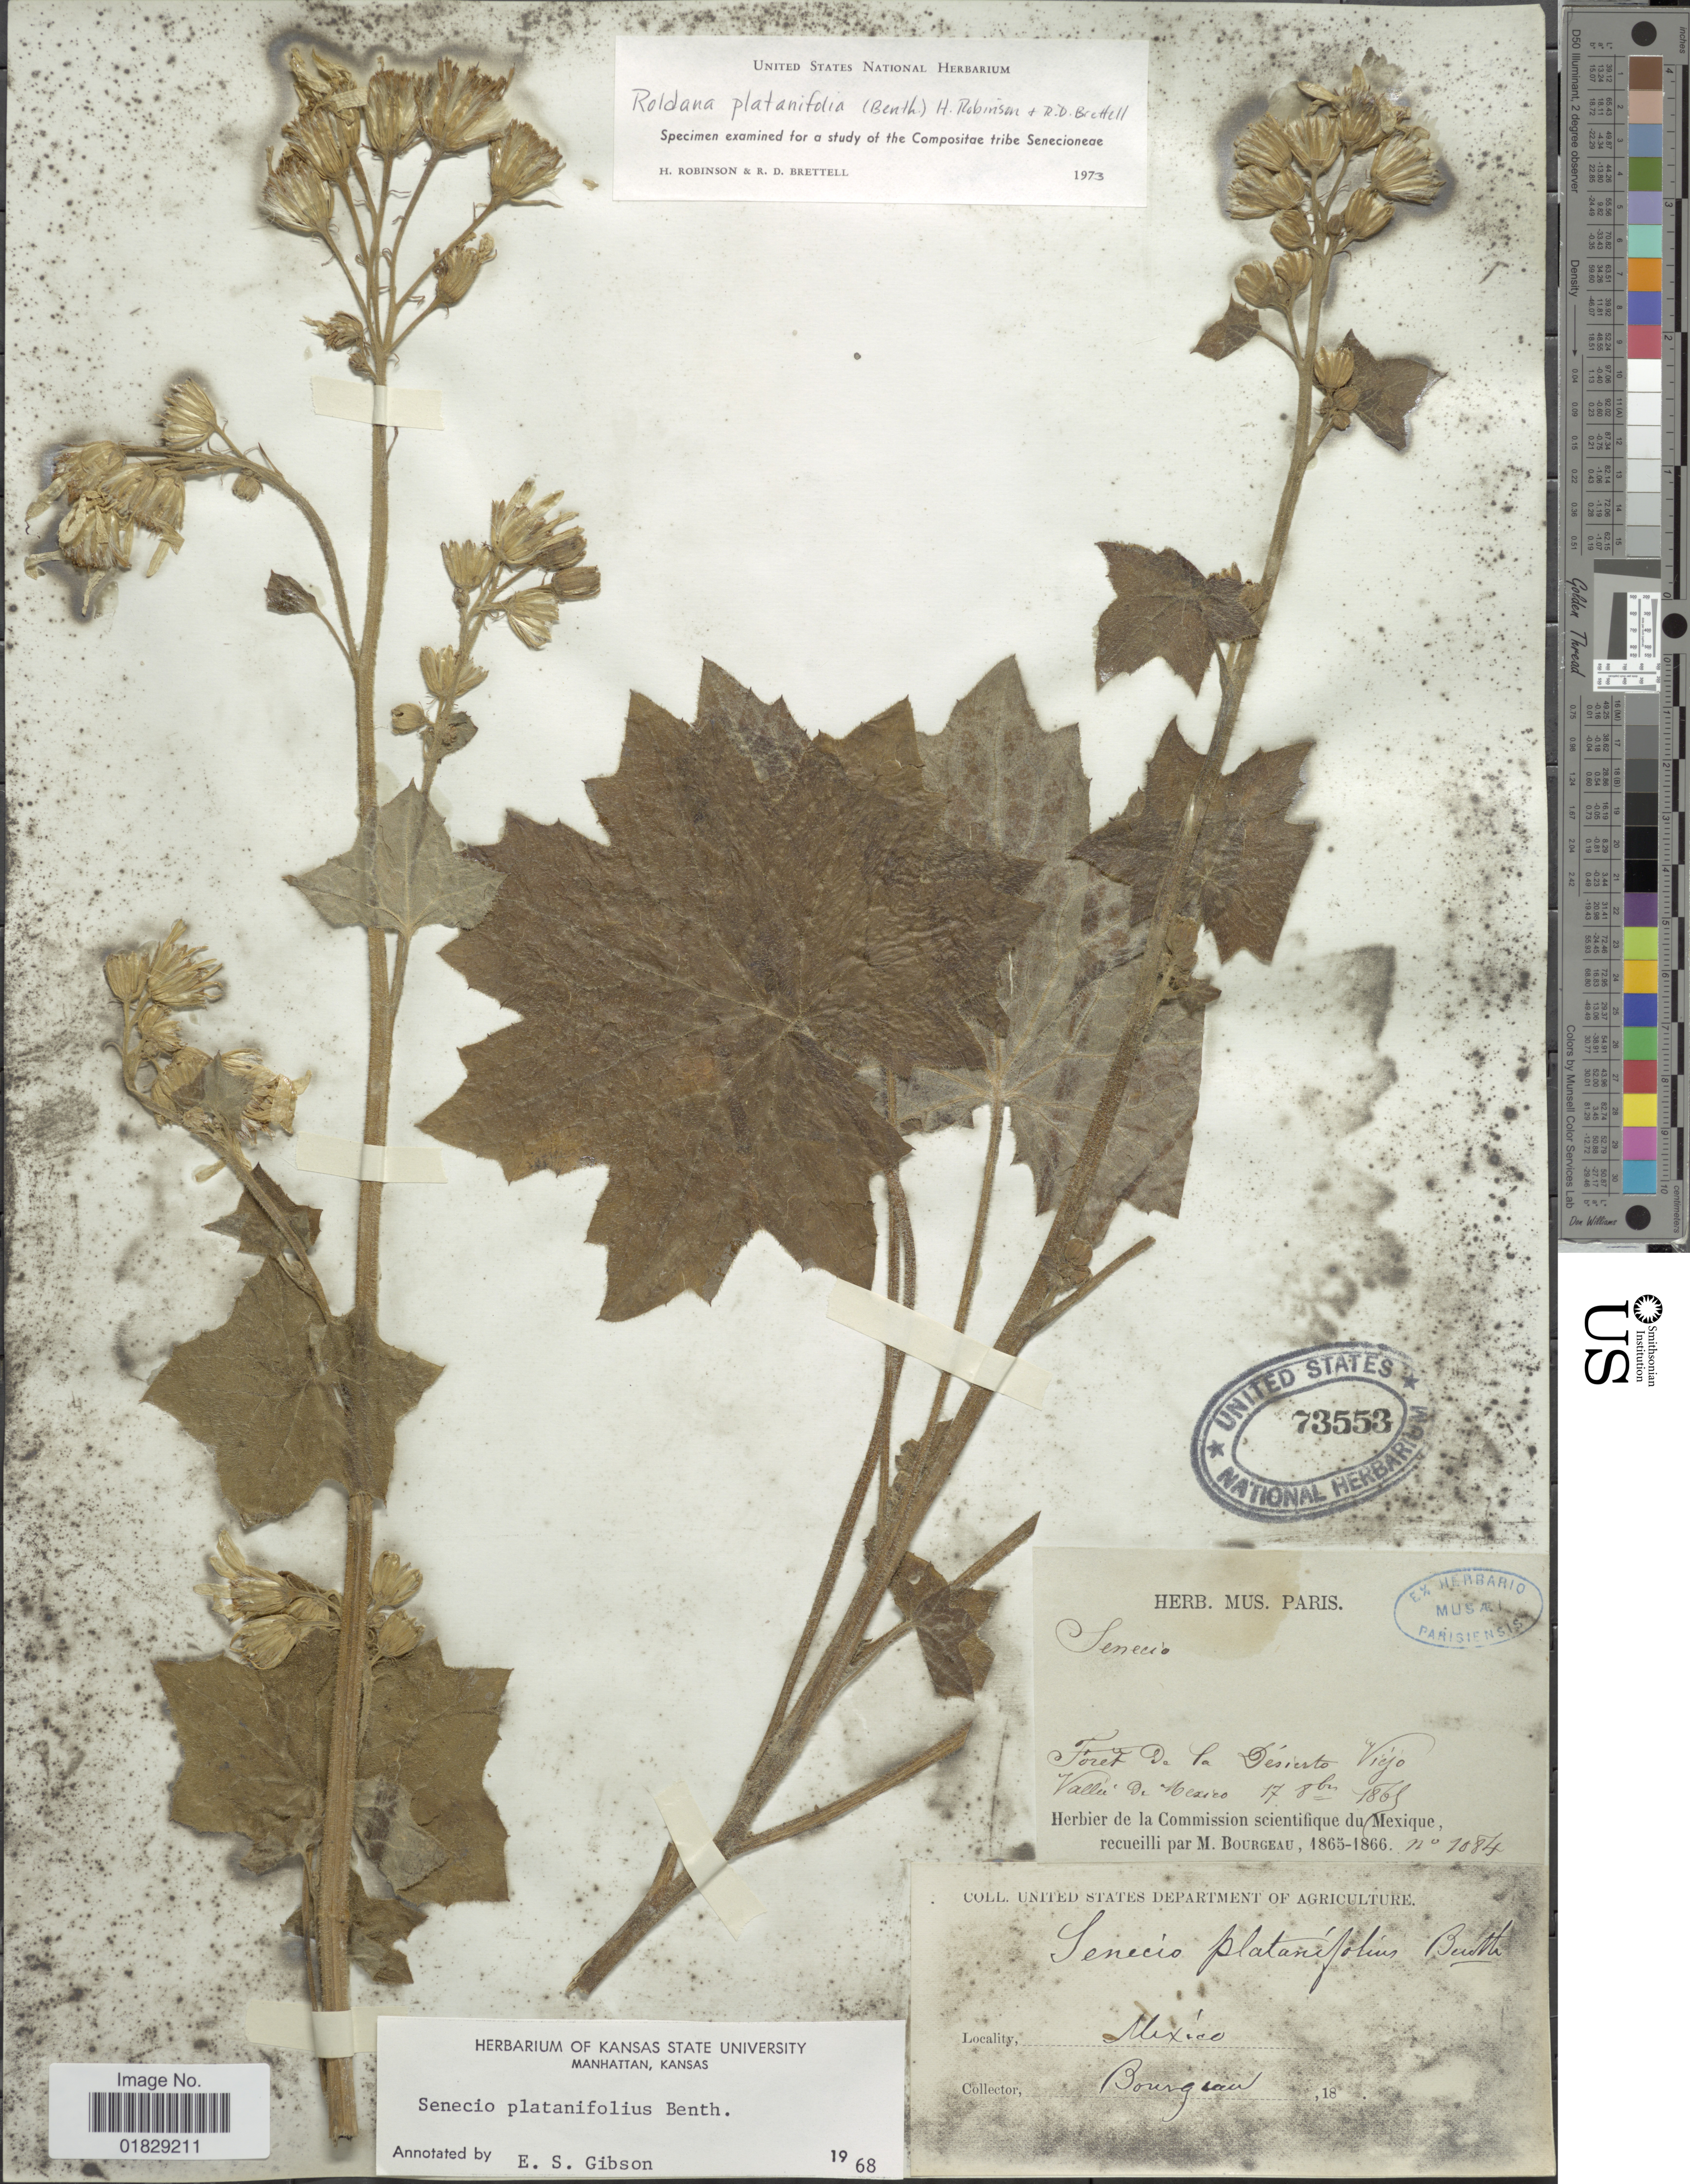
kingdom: Plantae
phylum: Tracheophyta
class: Magnoliopsida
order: Asterales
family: Asteraceae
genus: Roldana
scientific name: Roldana platanifolia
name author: (Benth.) H. Rob. & Brettell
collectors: M. Bourgeau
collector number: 1084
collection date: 1865-10-17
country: Mexico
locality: Foret de la Désierto Viéjo. Vallée de Mexico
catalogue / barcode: US 73553